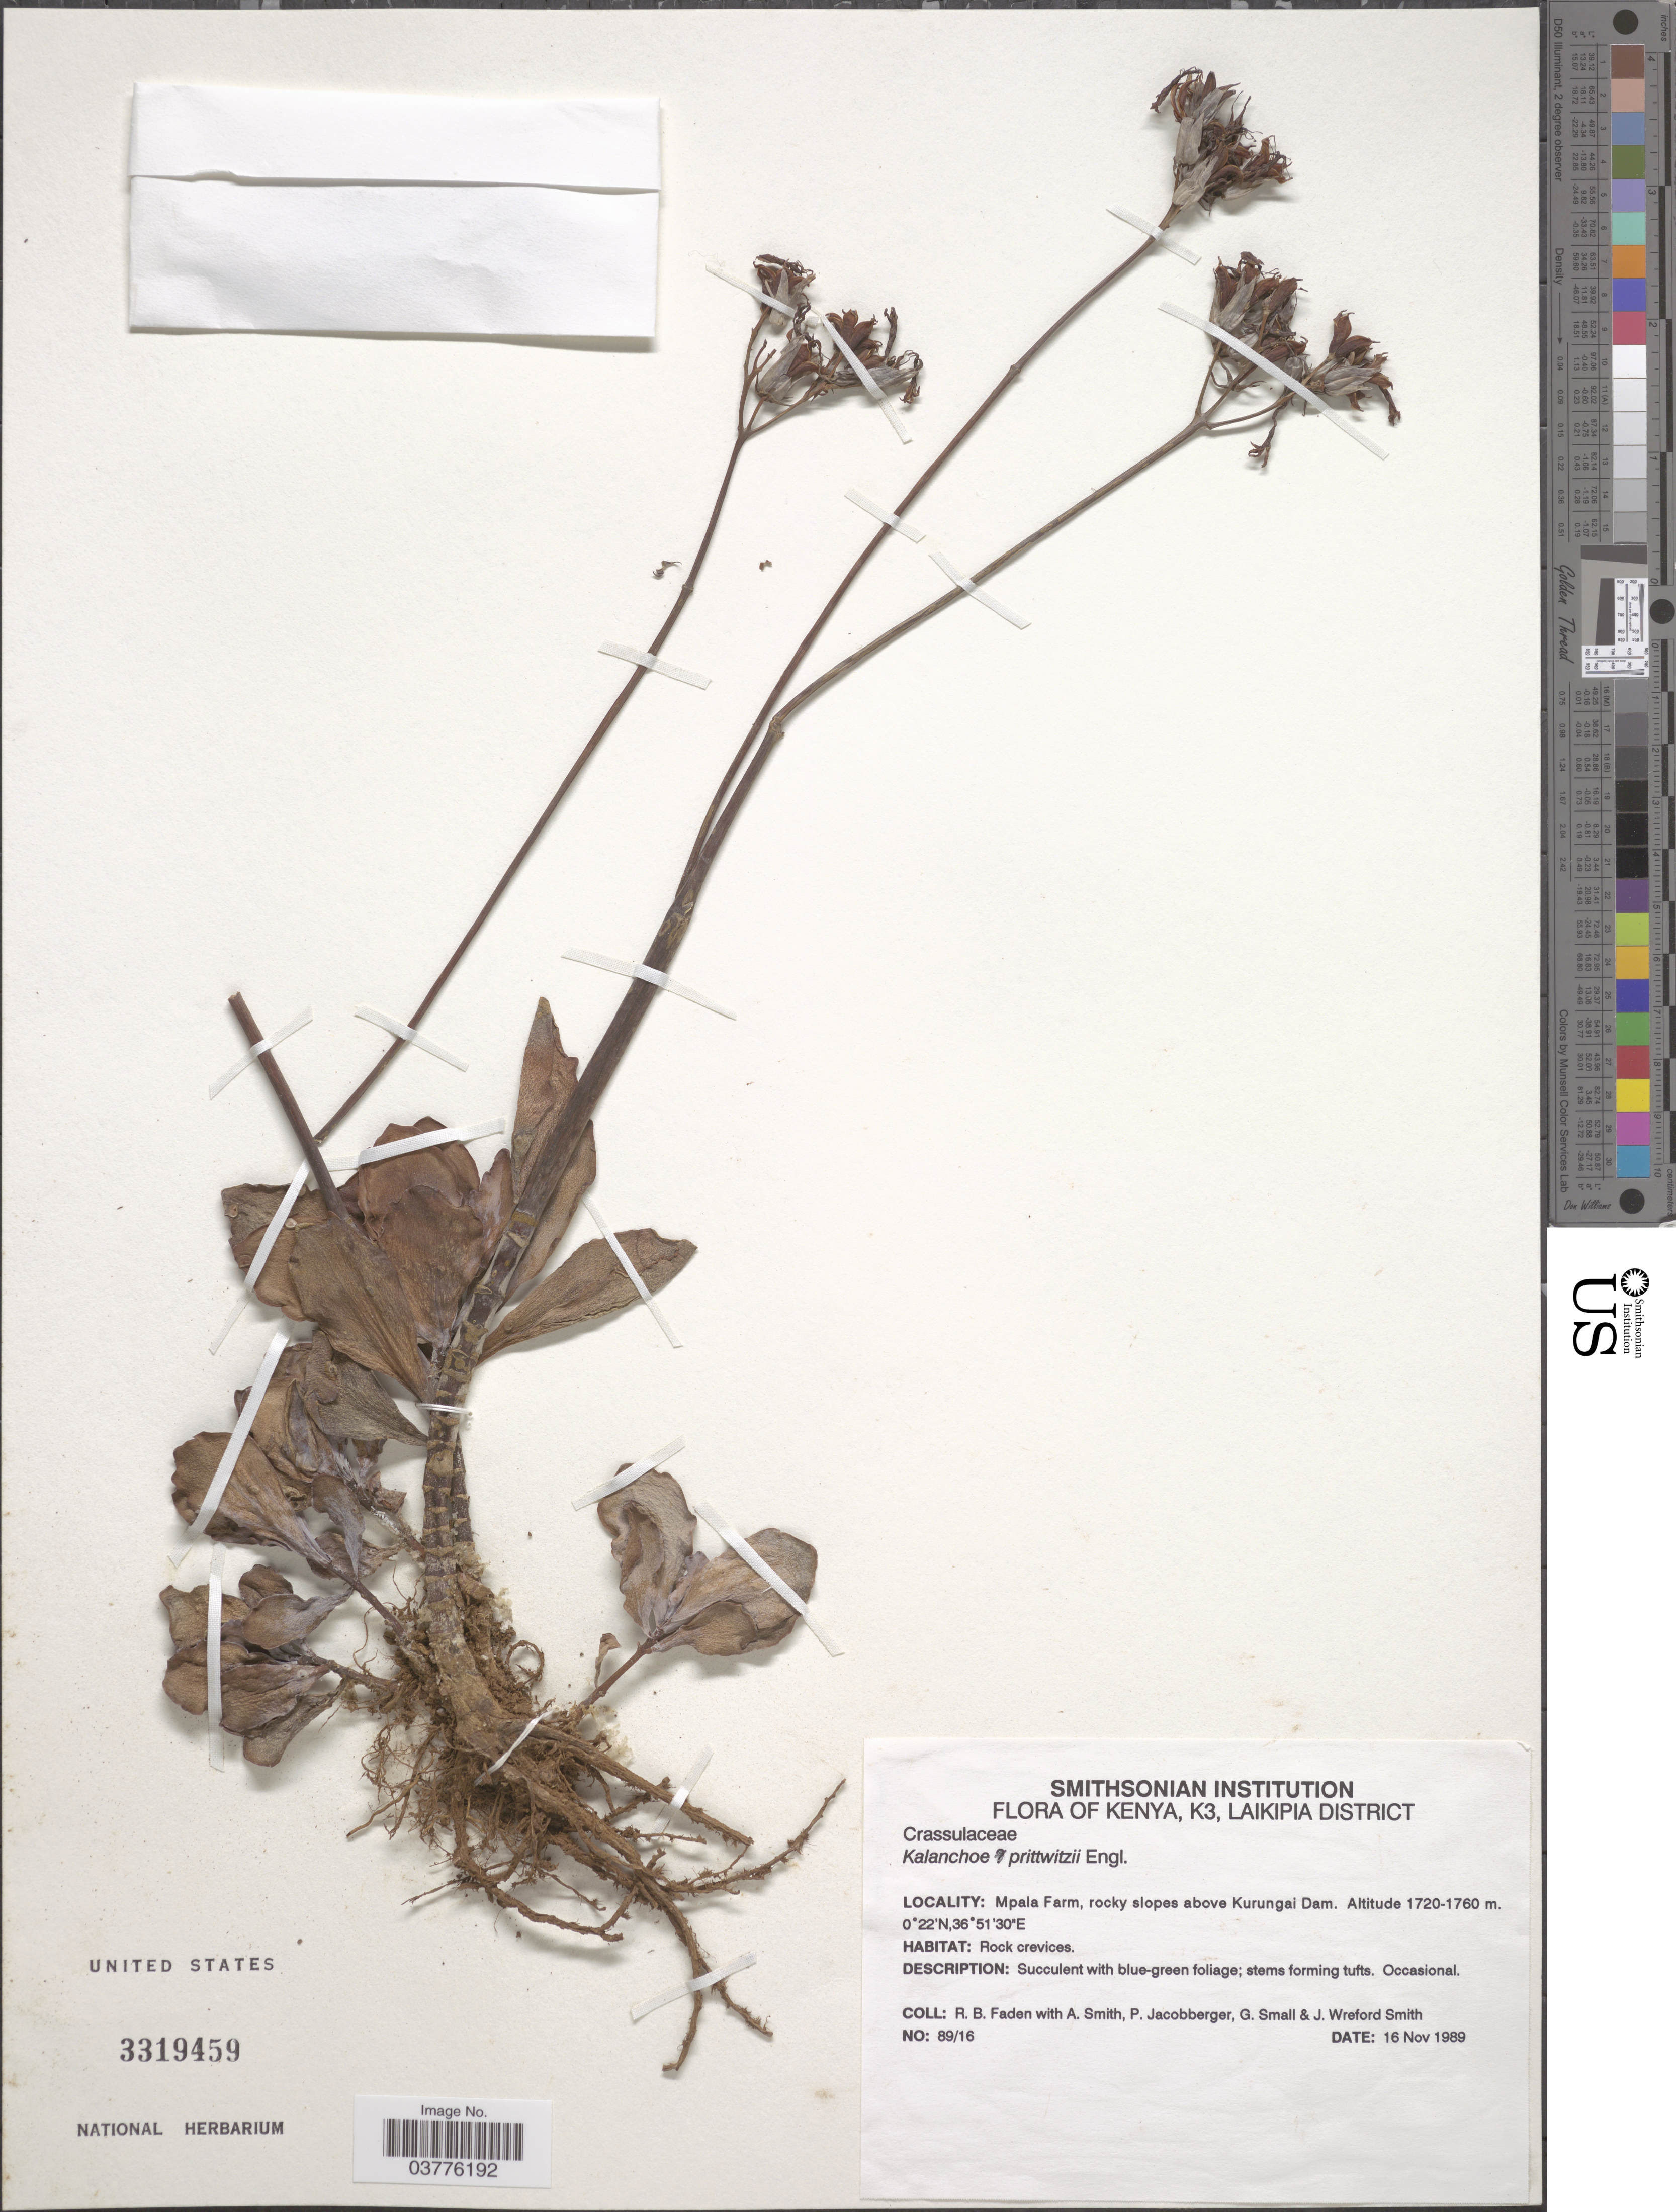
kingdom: Plantae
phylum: Tracheophyta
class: Magnoliopsida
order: Saxifragales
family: Crassulaceae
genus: Kalanchoe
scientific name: Kalanchoe prittwitzii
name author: Engl.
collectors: R. B. Faden, A. Smith, P. Jacobberger, G. Small & J. W. Smith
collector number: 89/16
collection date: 1989-11-16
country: Kenya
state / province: Laikipia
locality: K3, Laikipia District. Mpala Farm, rocky slopes above Kurungai Dam.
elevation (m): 1720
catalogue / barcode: US 3319459